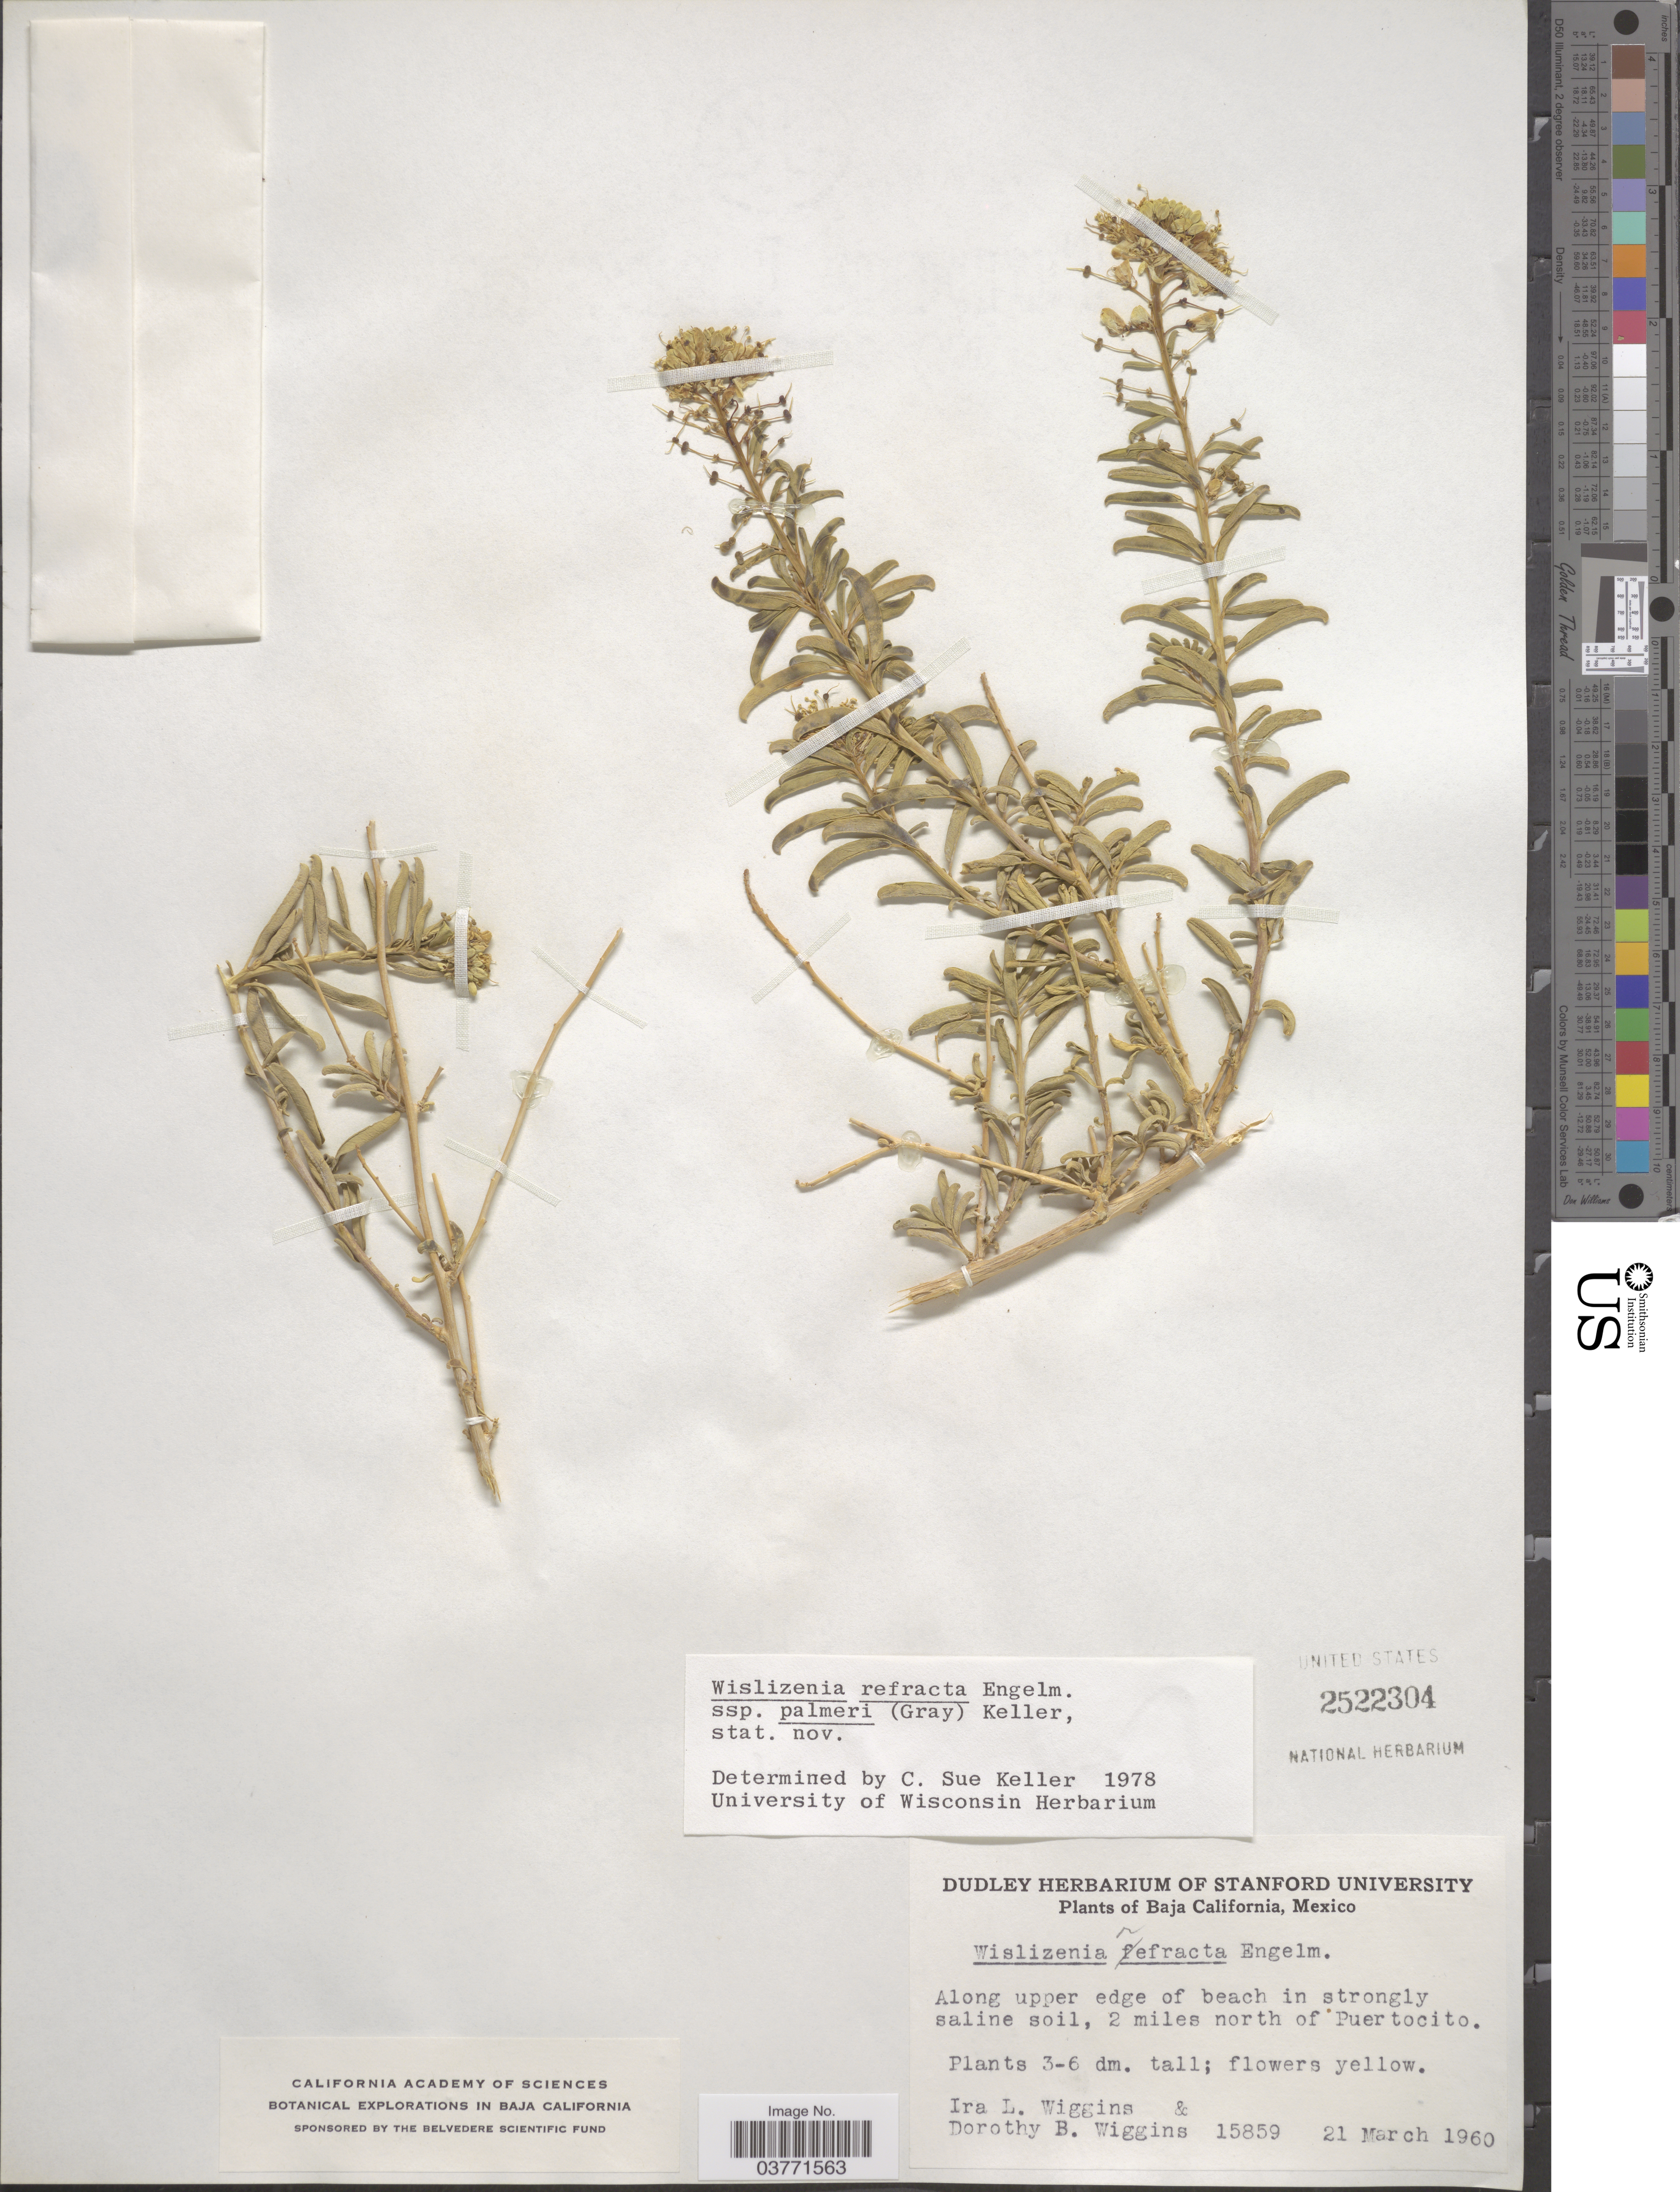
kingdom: Plantae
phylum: Tracheophyta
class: Magnoliopsida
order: Brassicales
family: Cleomaceae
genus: Cleomella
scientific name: Cleomella palmeri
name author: (A. Gray) J.C. Hall & Roalson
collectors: I. L. Wiggins & D. B. Wiggins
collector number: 15859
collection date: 1960-03-21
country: Mexico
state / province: Baja California Norte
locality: Along upper edge of beach in strongly saline soil, 2 miles north of Puertocito.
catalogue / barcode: US 2522304